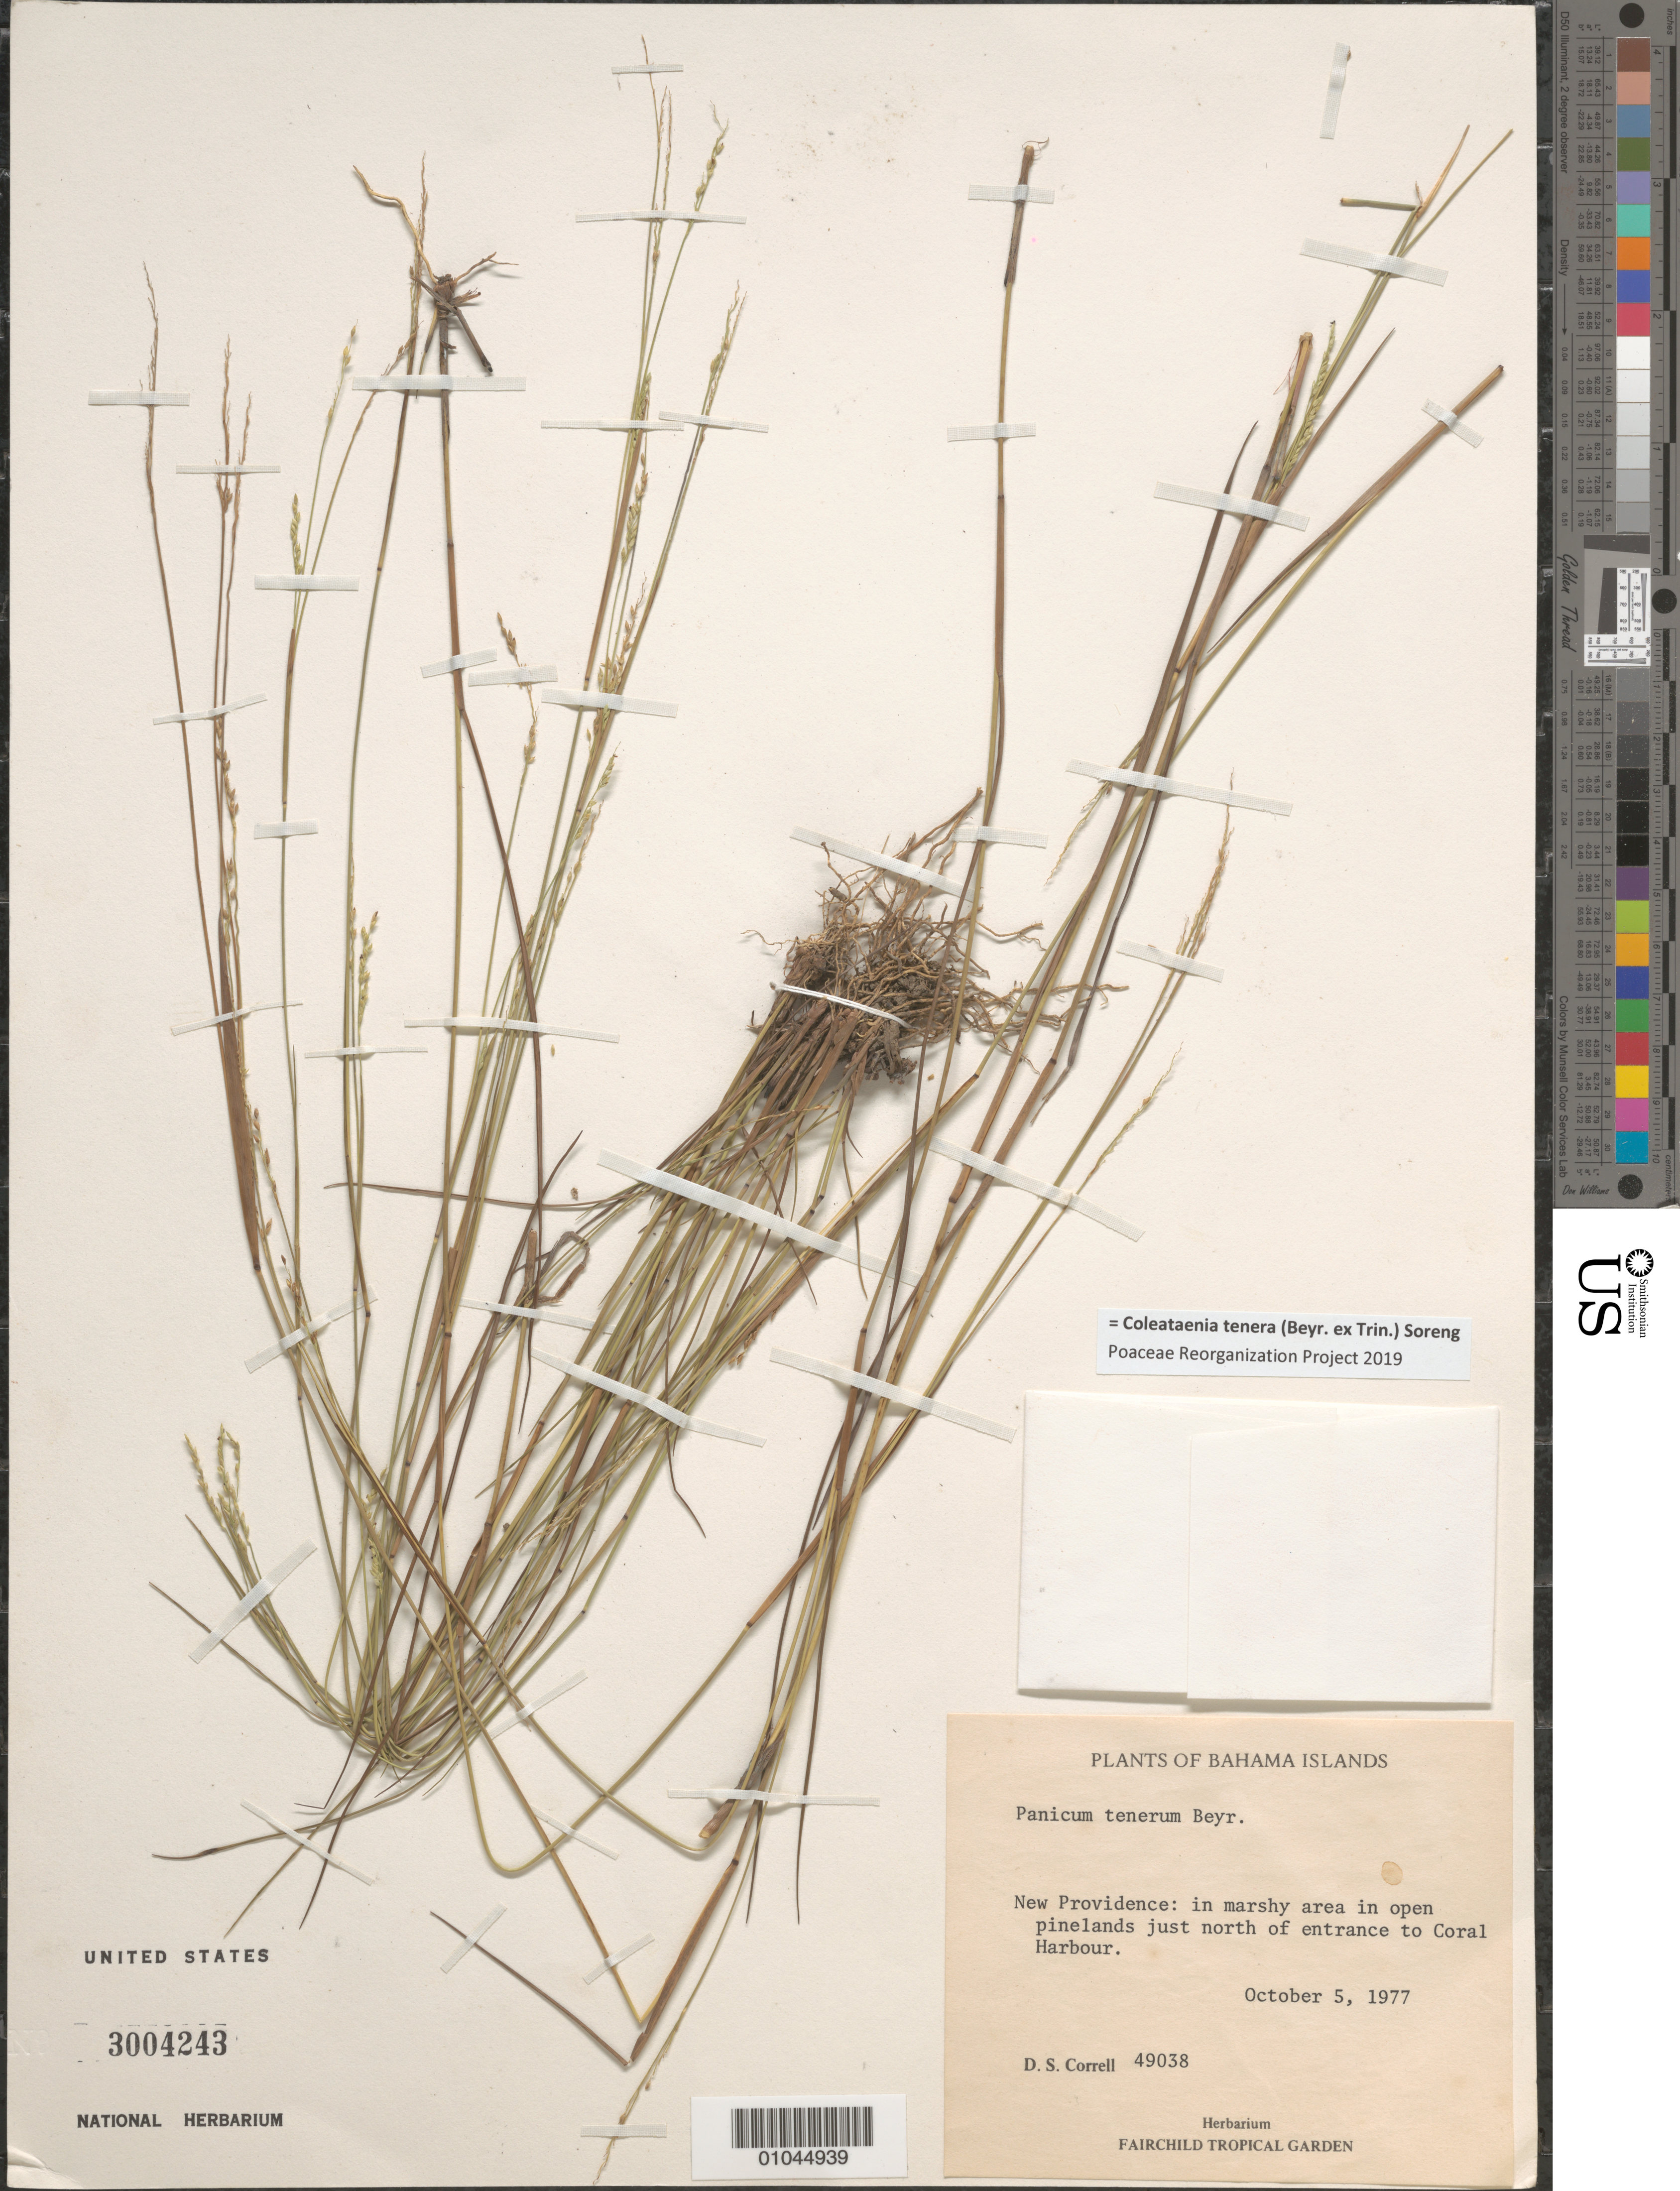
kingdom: Plantae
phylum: Tracheophyta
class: Liliopsida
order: Poales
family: Poaceae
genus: Panicum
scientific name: Panicum tenerum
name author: Beyrich ex Trin.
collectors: D. S. Correll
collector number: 49038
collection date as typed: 05 Oct 1977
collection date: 1977-10-05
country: Bahamas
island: New Providence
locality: Just N of entrance to Coral Harbour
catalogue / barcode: US 3004243